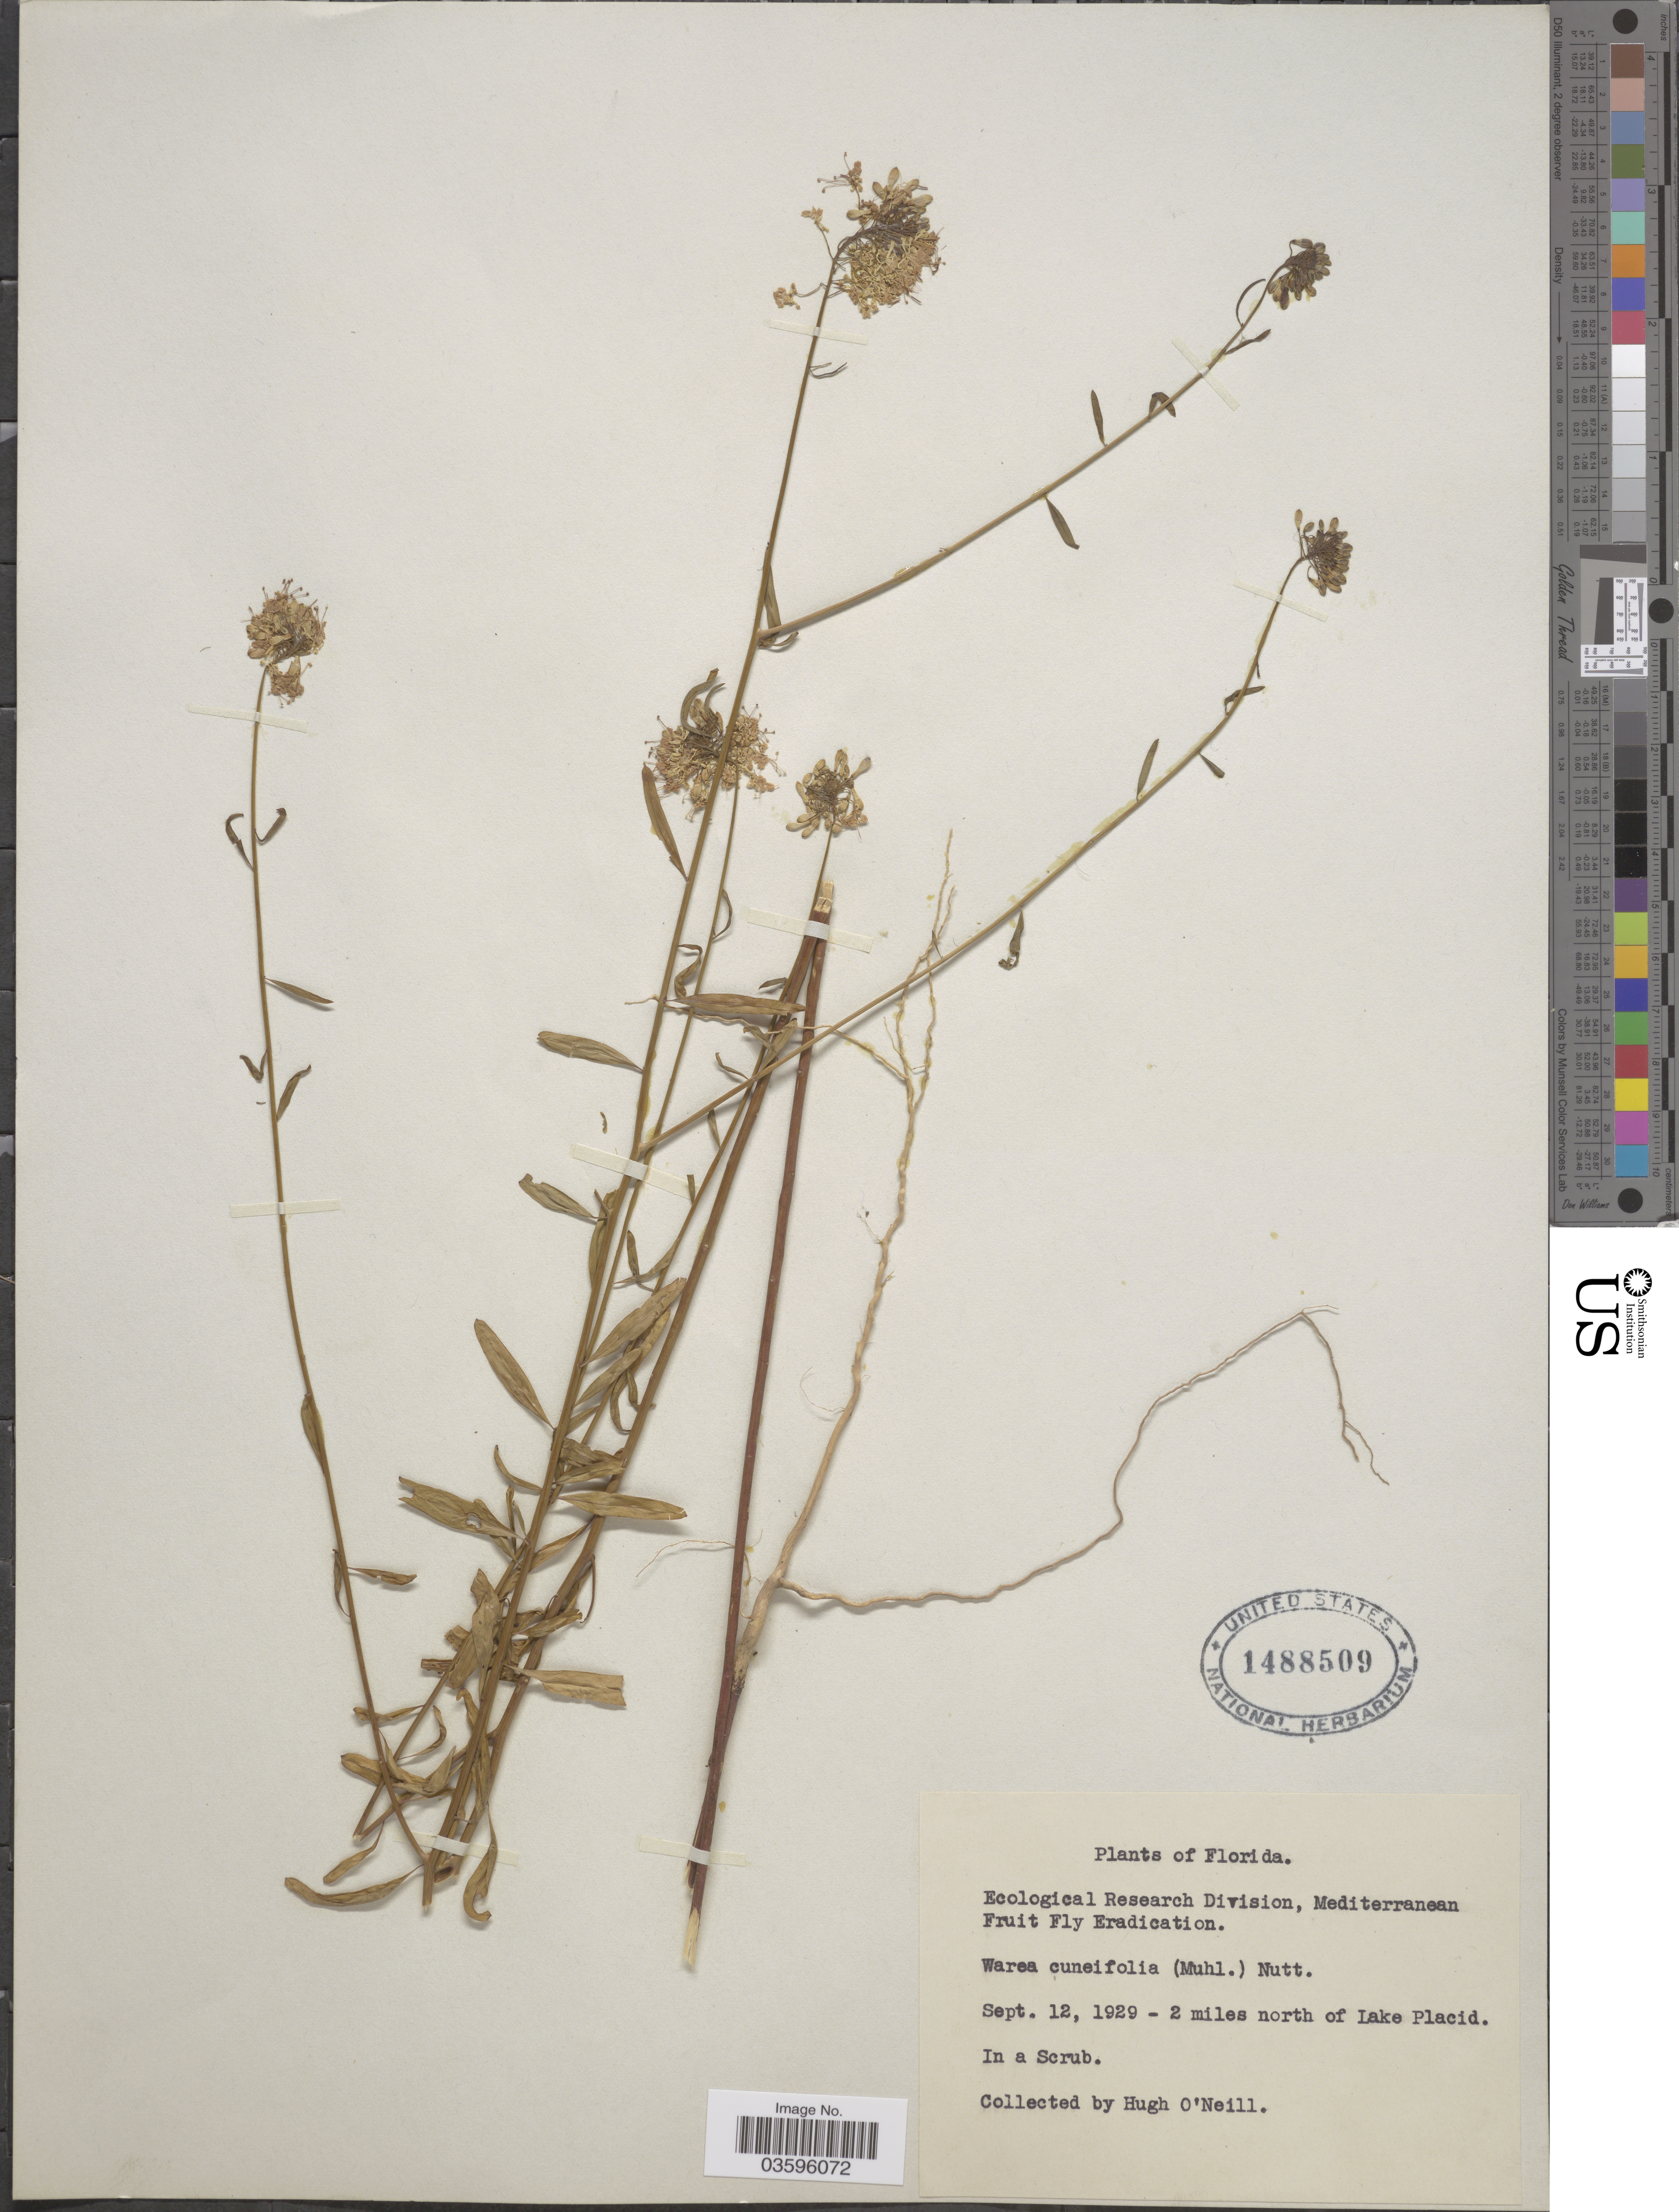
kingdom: Plantae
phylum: Tracheophyta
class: Magnoliopsida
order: Brassicales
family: Brassicaceae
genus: Warea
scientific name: Warea cuneifolia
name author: (Muhl. ex Nutt.) Nutt.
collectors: H. O'Neill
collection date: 1929-09-12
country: United States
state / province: Florida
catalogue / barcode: US 1488509